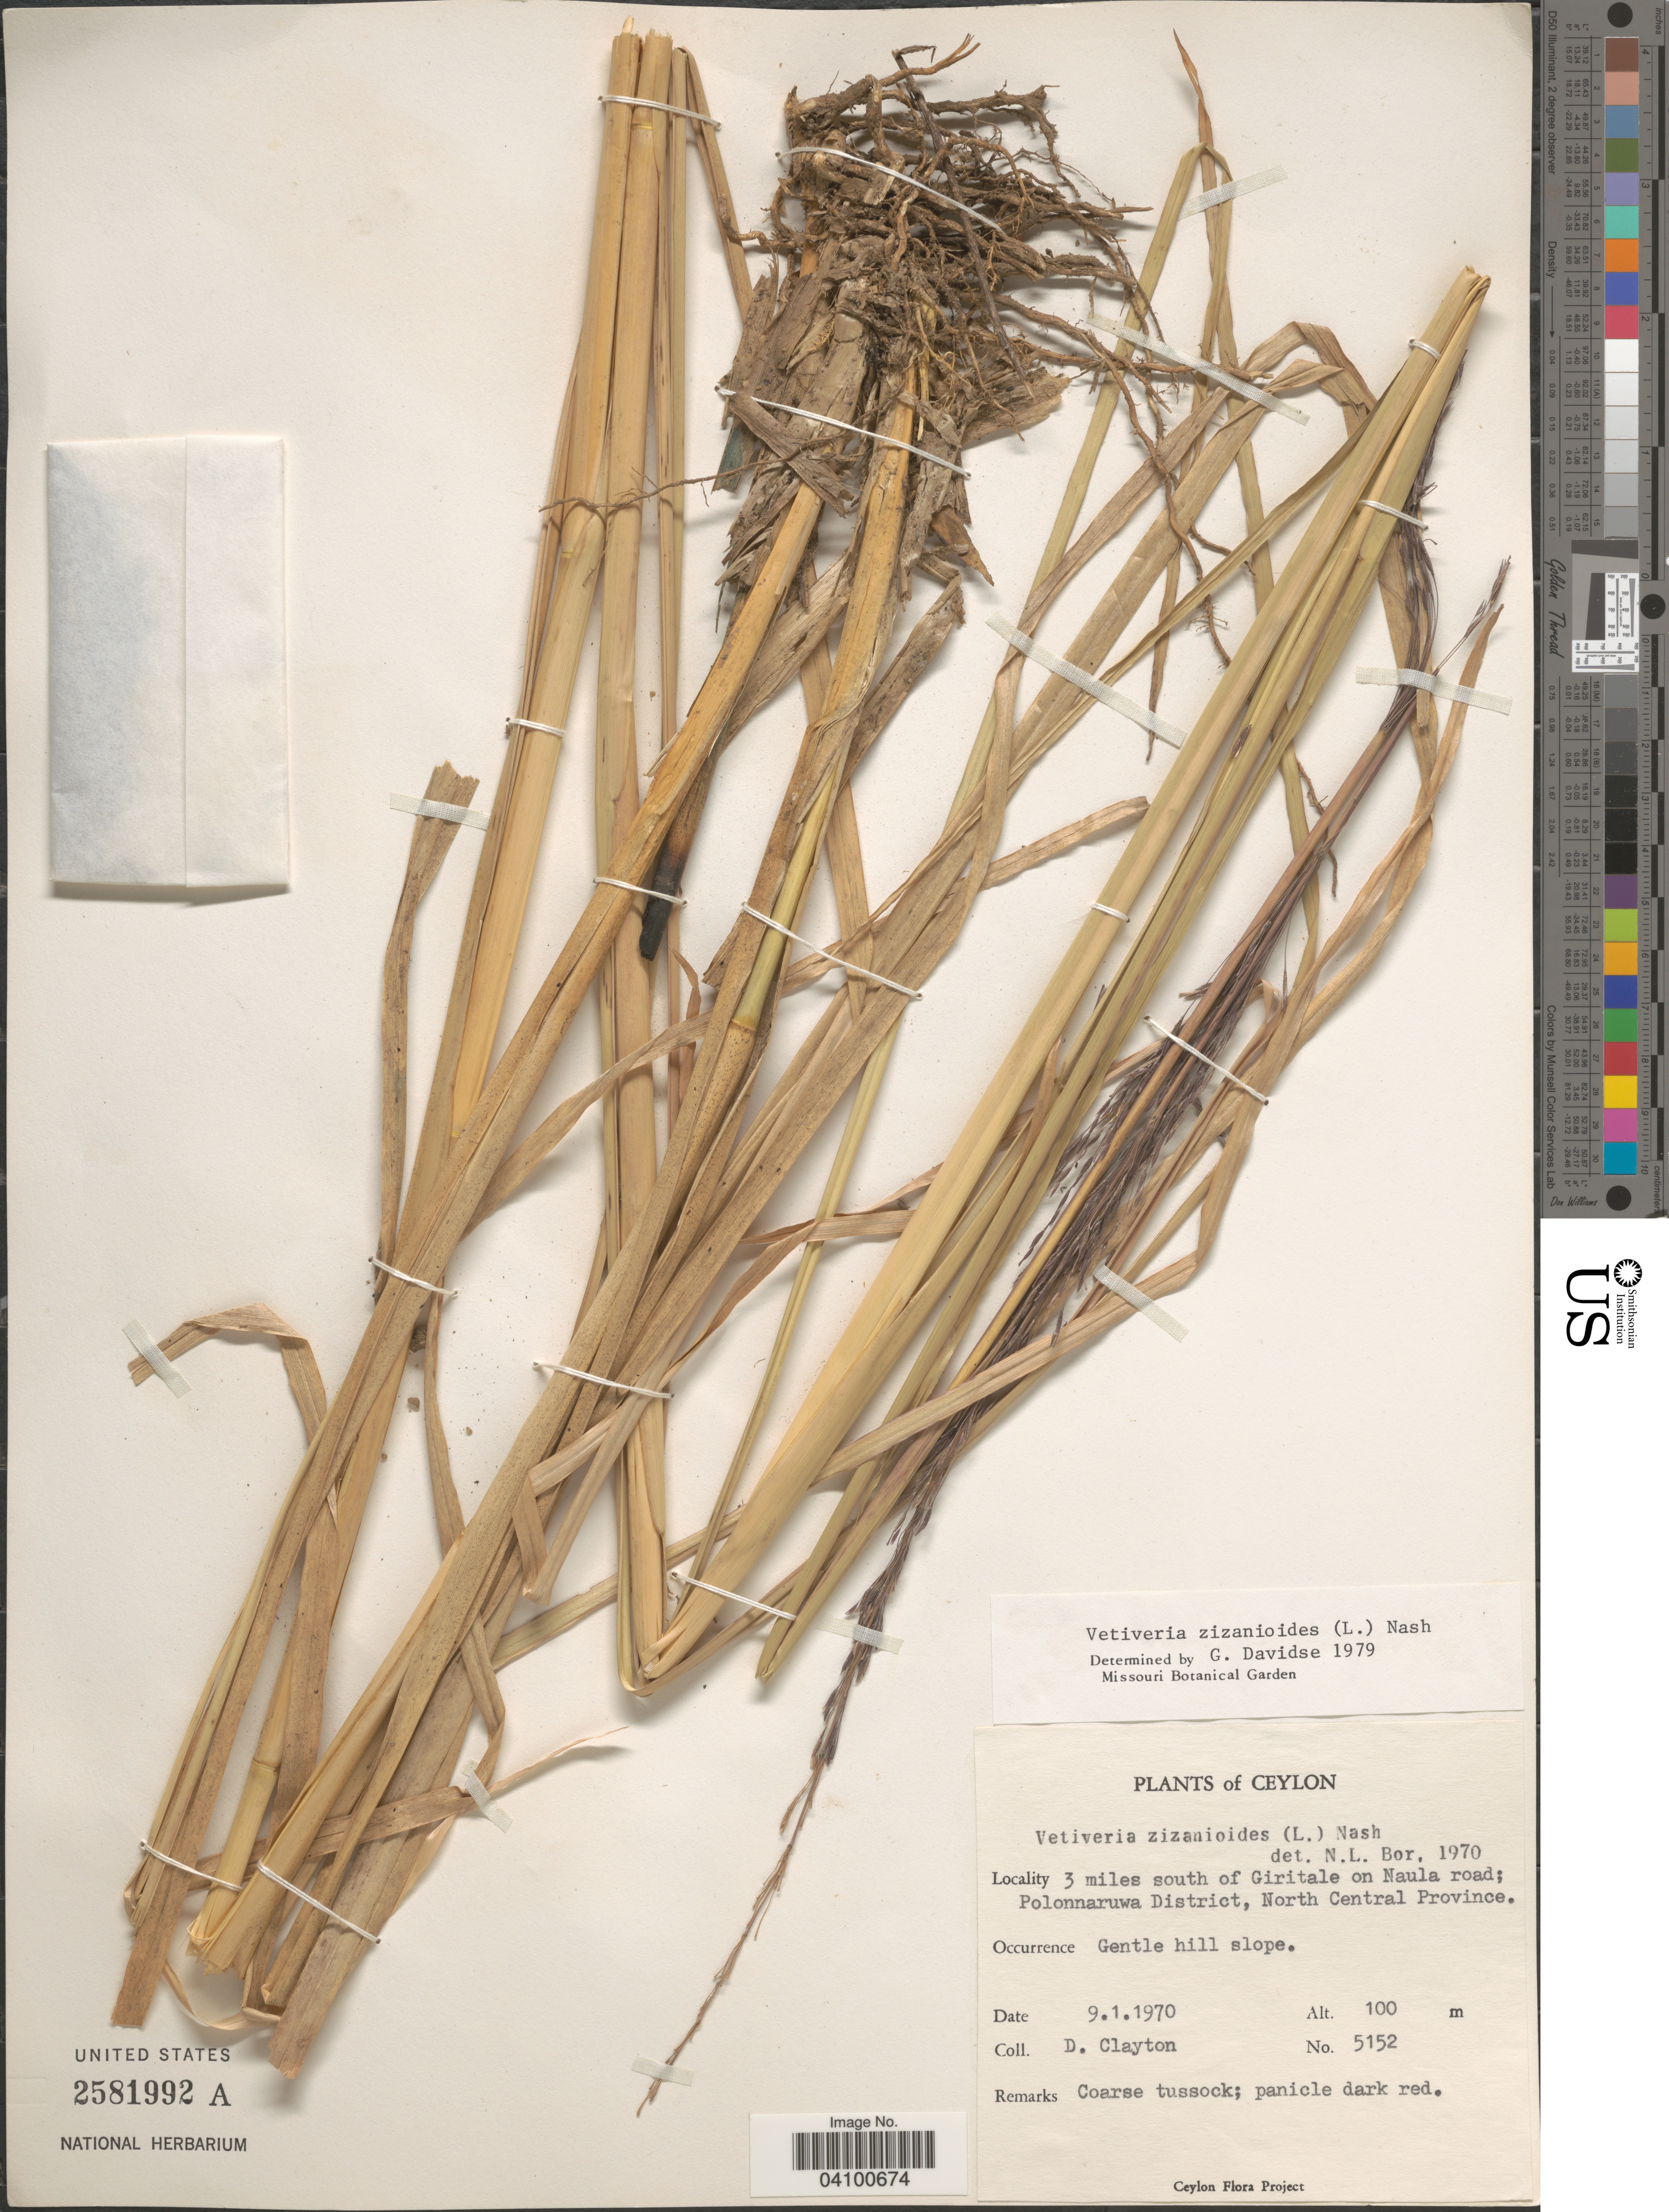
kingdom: Plantae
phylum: Tracheophyta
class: Liliopsida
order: Poales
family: Poaceae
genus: Chrysopogon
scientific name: Chrysopogon zizanioides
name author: (L.) Roberty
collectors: D. Clayton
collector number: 5152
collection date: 1970-01-09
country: Sri Lanka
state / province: North Central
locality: Ceylon. 3 miles south of Giritale on Naula road; Polonnaruwa District, North Central Province.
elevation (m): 100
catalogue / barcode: US 2581992A